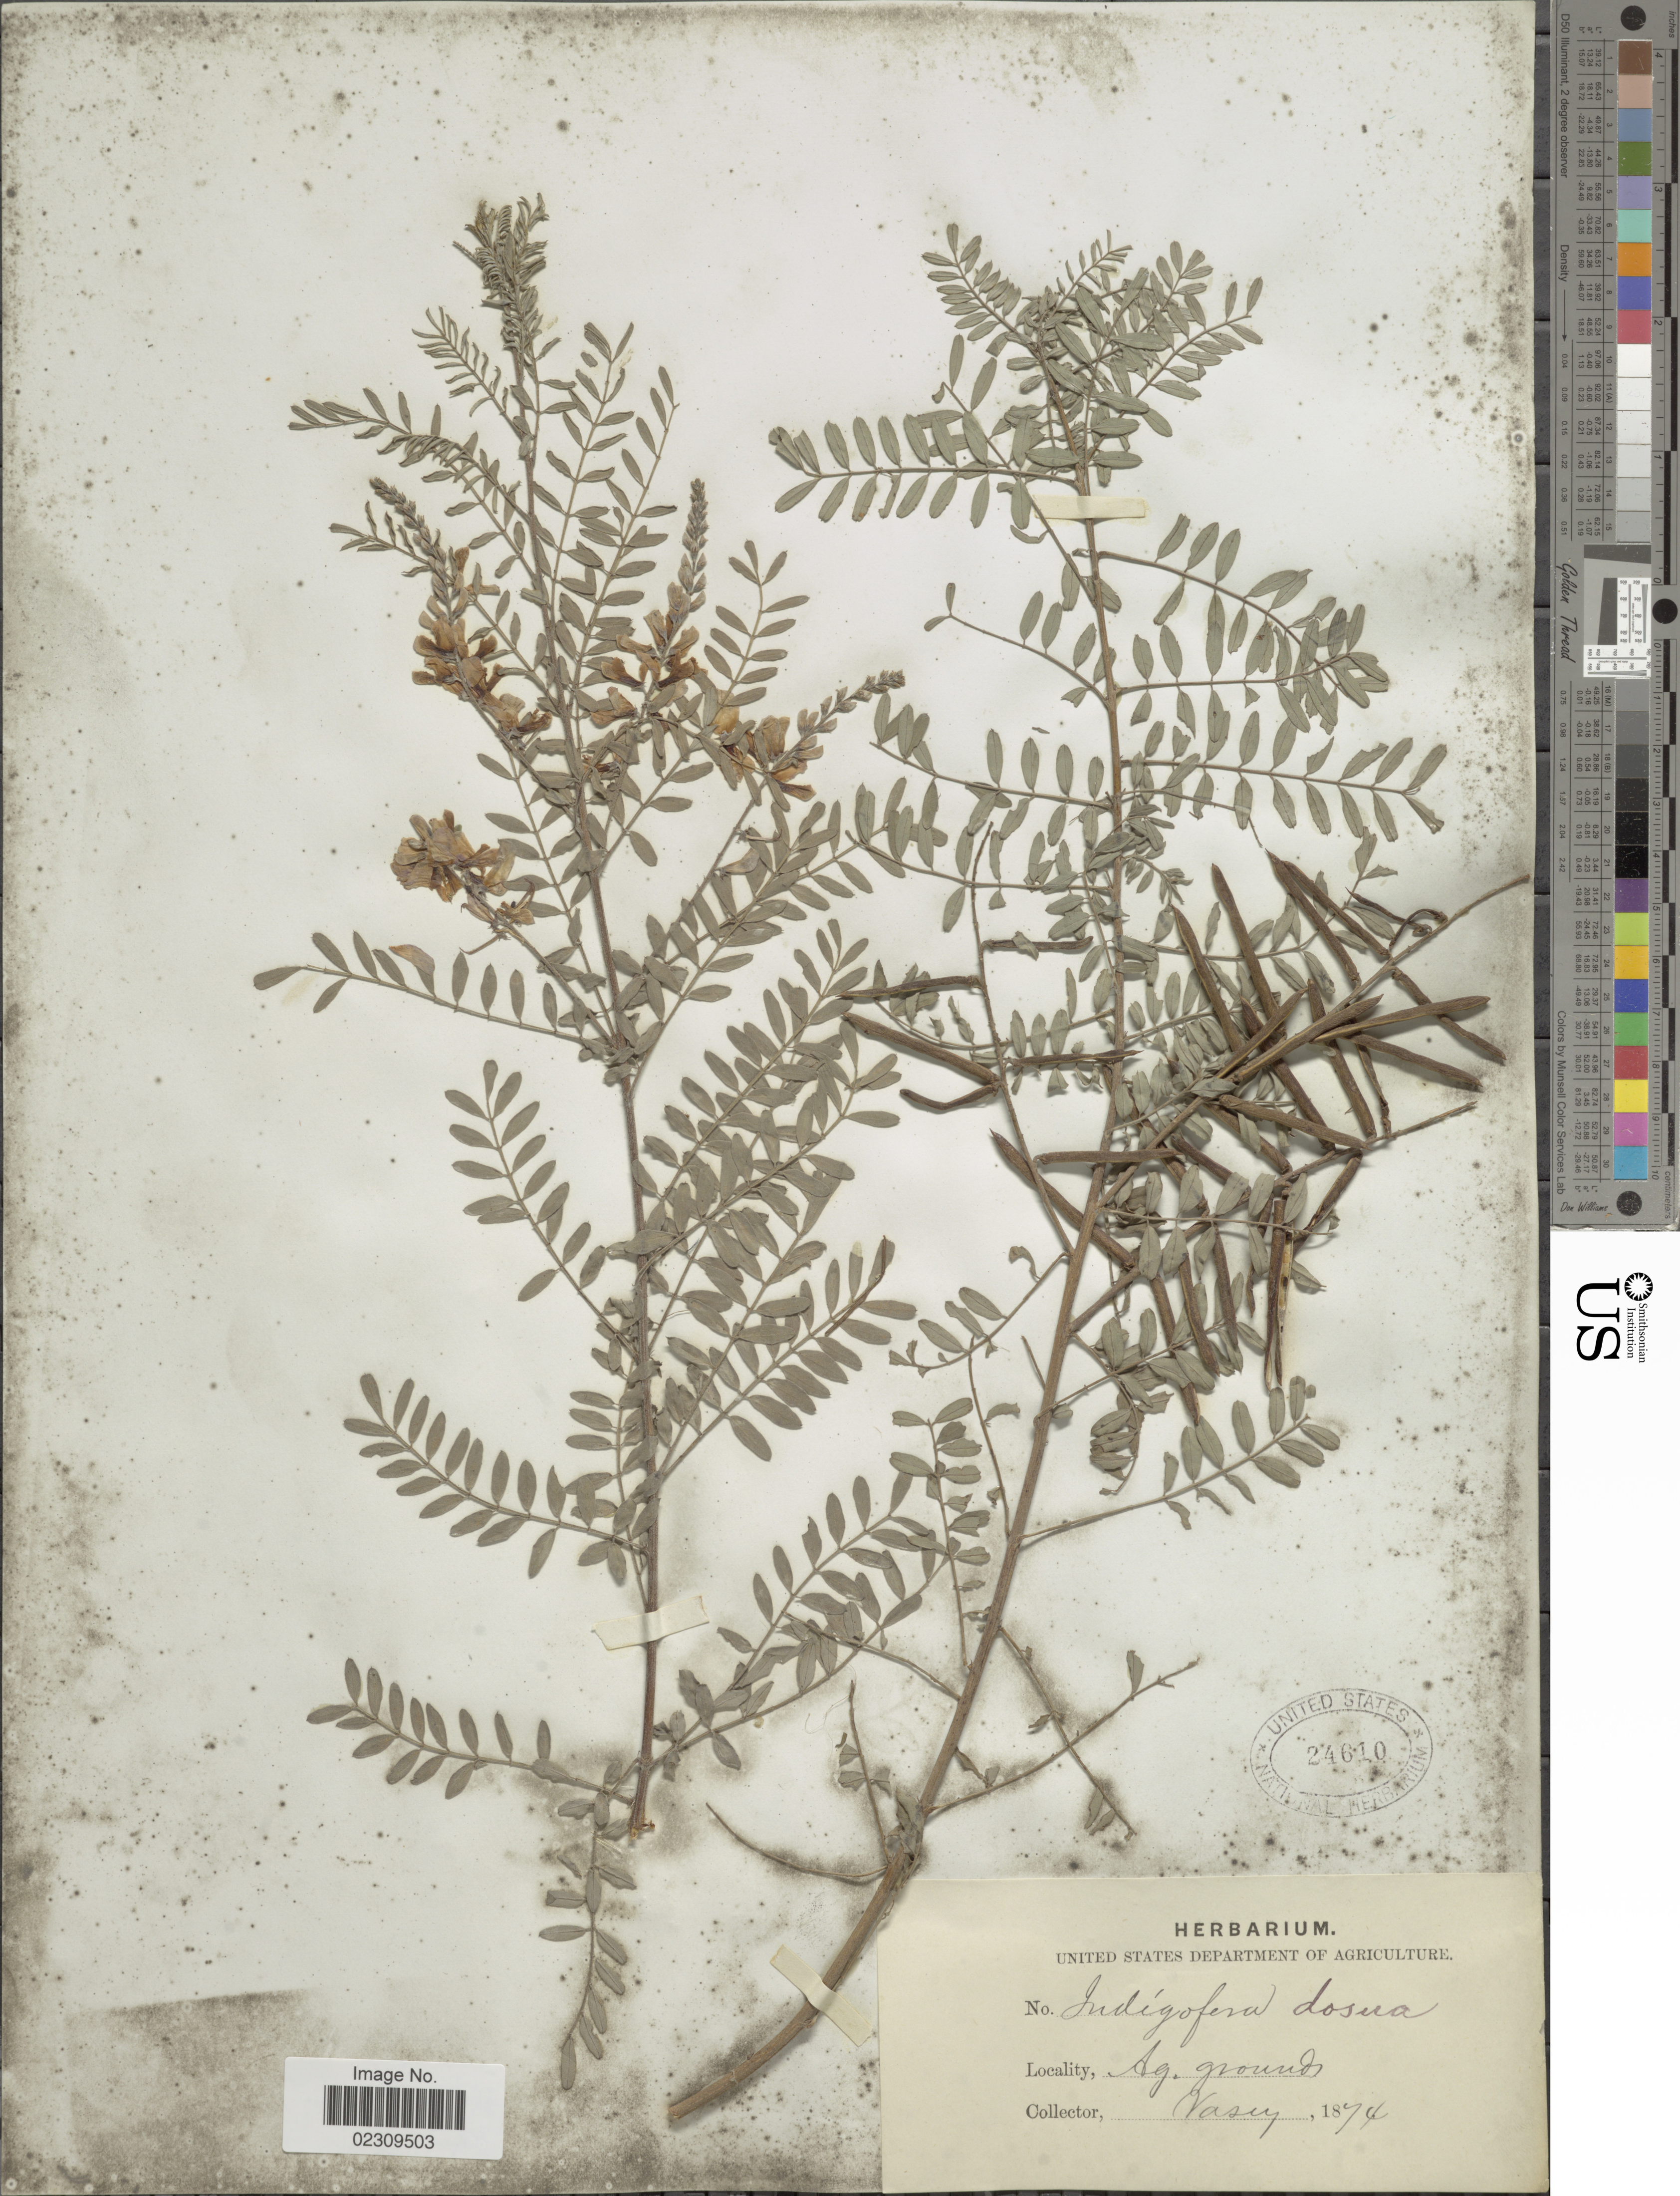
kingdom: Plantae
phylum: Tracheophyta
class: Magnoliopsida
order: Fabales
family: Fabaceae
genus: Indigofera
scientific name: Indigofera dosua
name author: Buch.-Ham. ex D. Don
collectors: Vasey, --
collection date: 1874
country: United States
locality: Ag. grounds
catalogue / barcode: US 24610